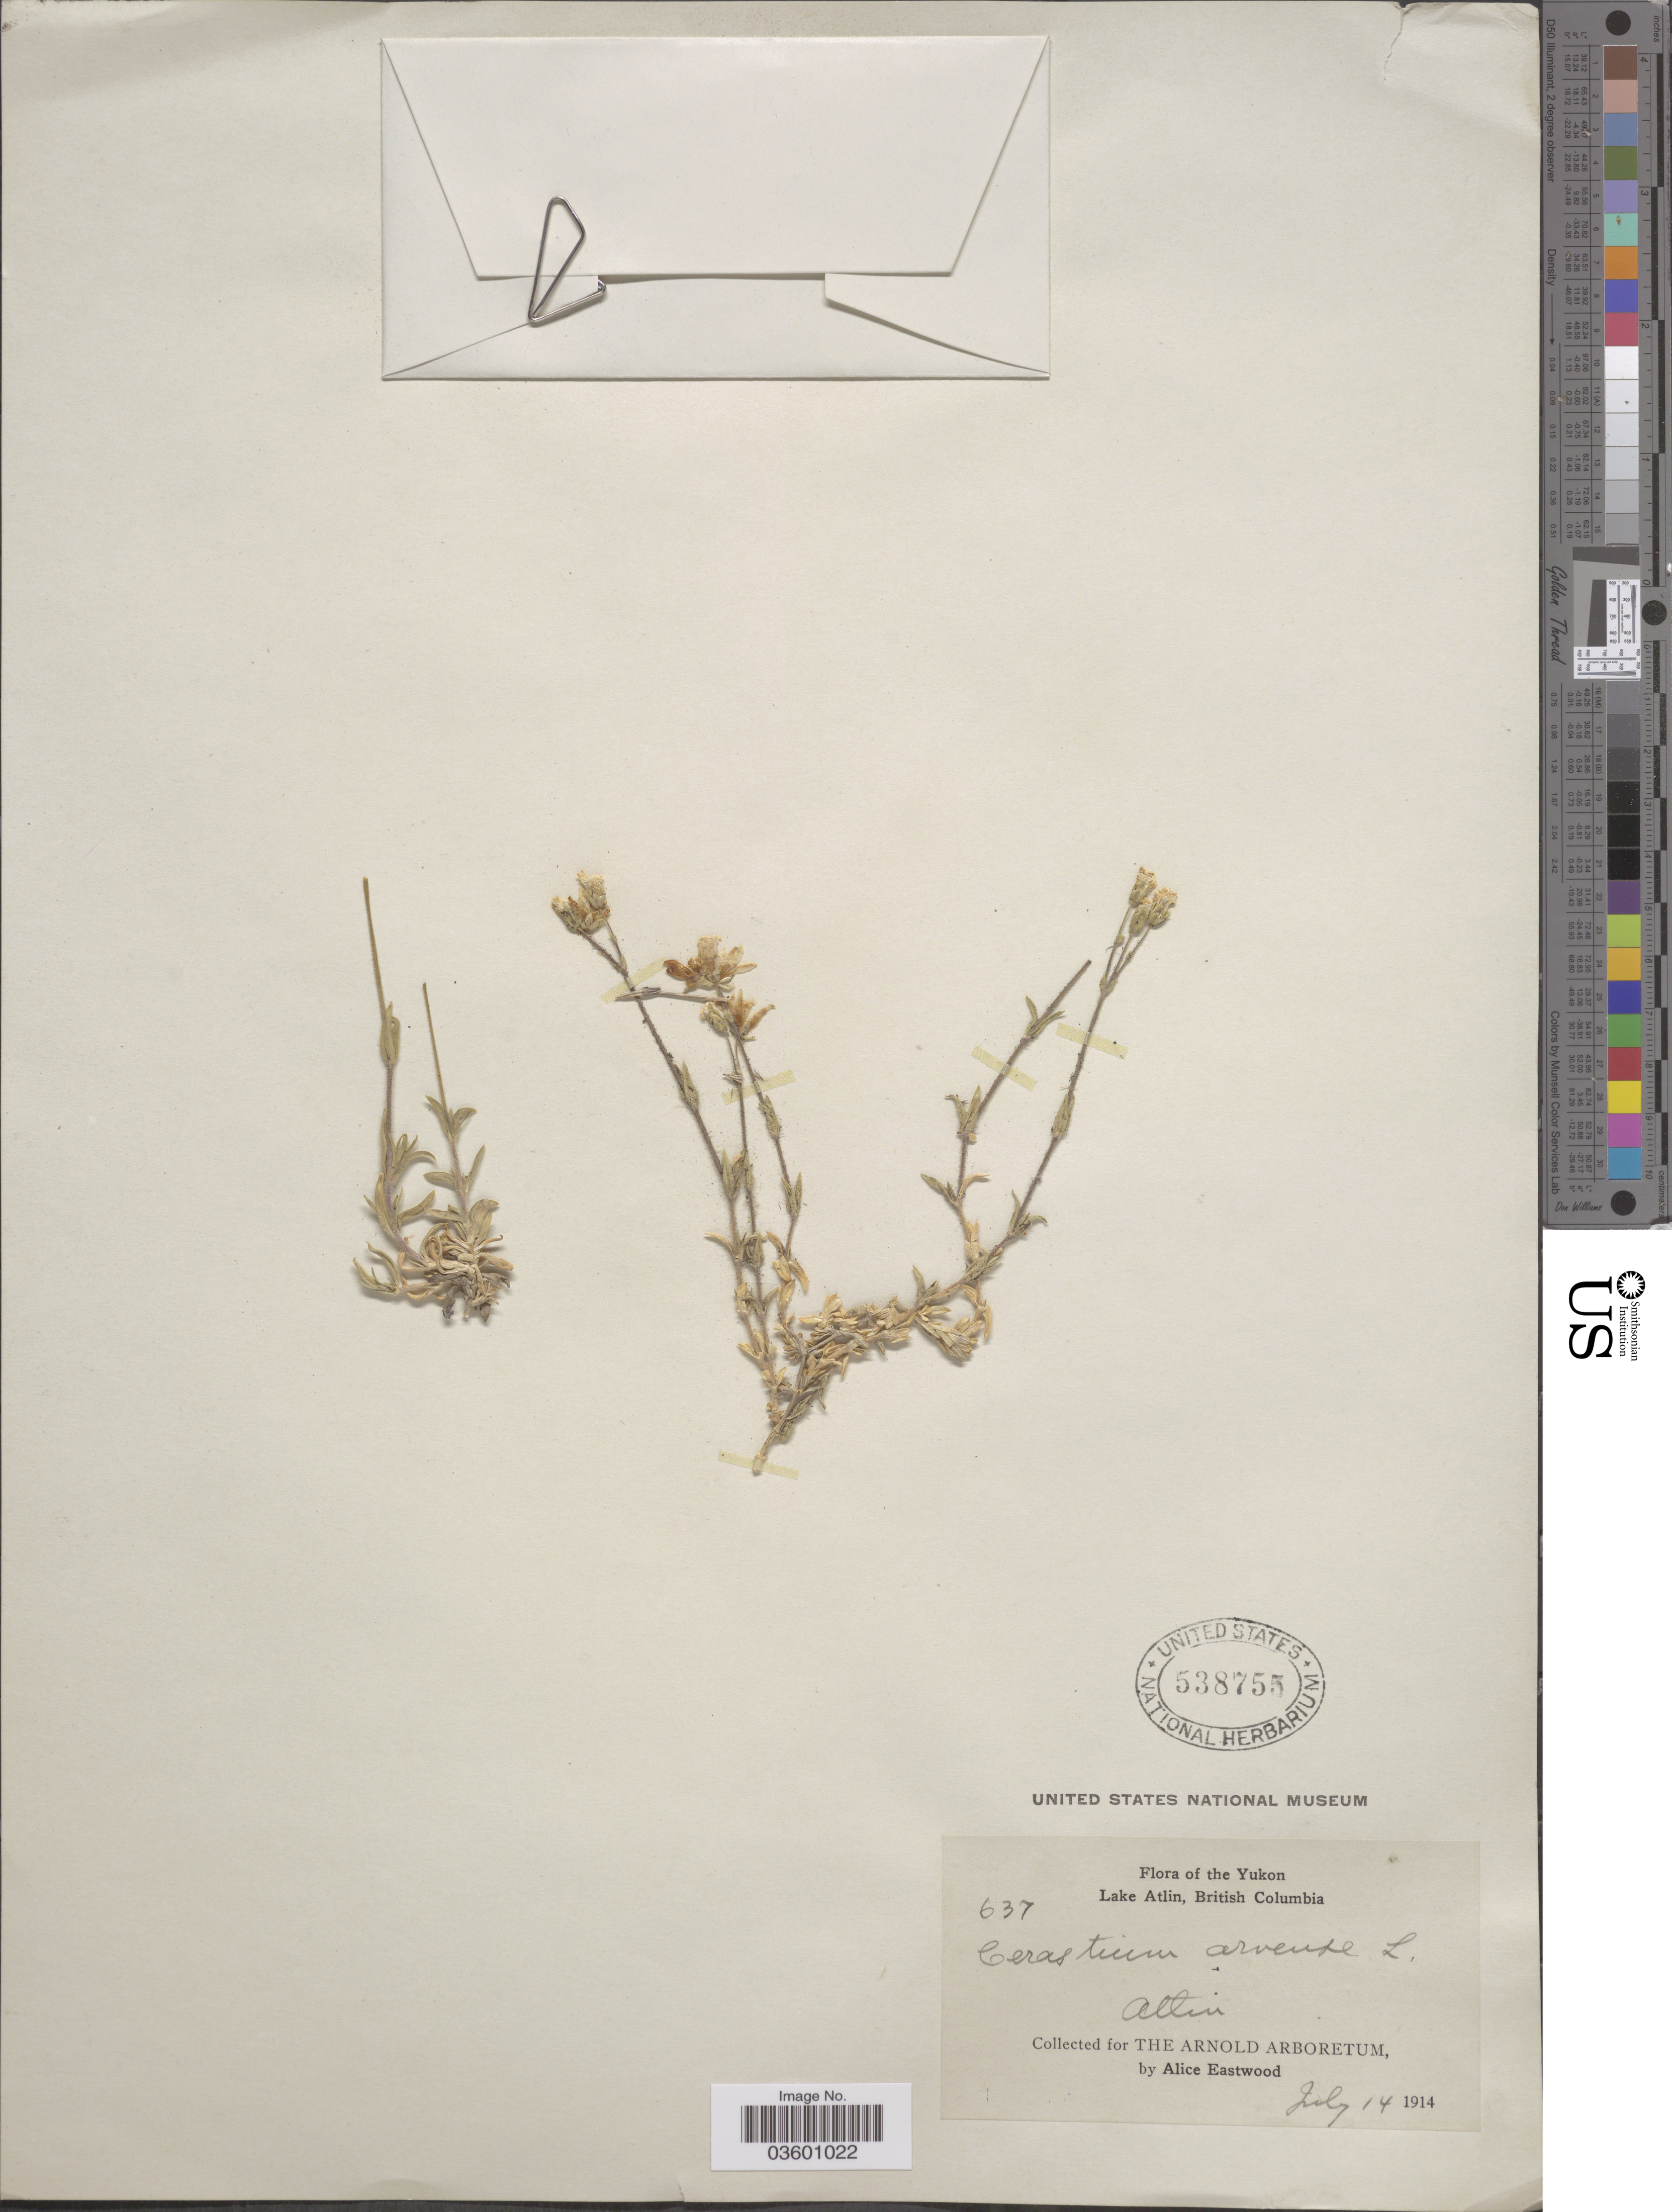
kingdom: Plantae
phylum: Tracheophyta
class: Magnoliopsida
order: Caryophyllales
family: Caryophyllaceae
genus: Cerastium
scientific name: Cerastium arvense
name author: L.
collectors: A. Eastwood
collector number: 637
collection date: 1914-07-14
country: Canada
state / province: British Columbia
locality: Yukon. Lake Atlin, British Columbia. Atlin.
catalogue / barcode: US 538755